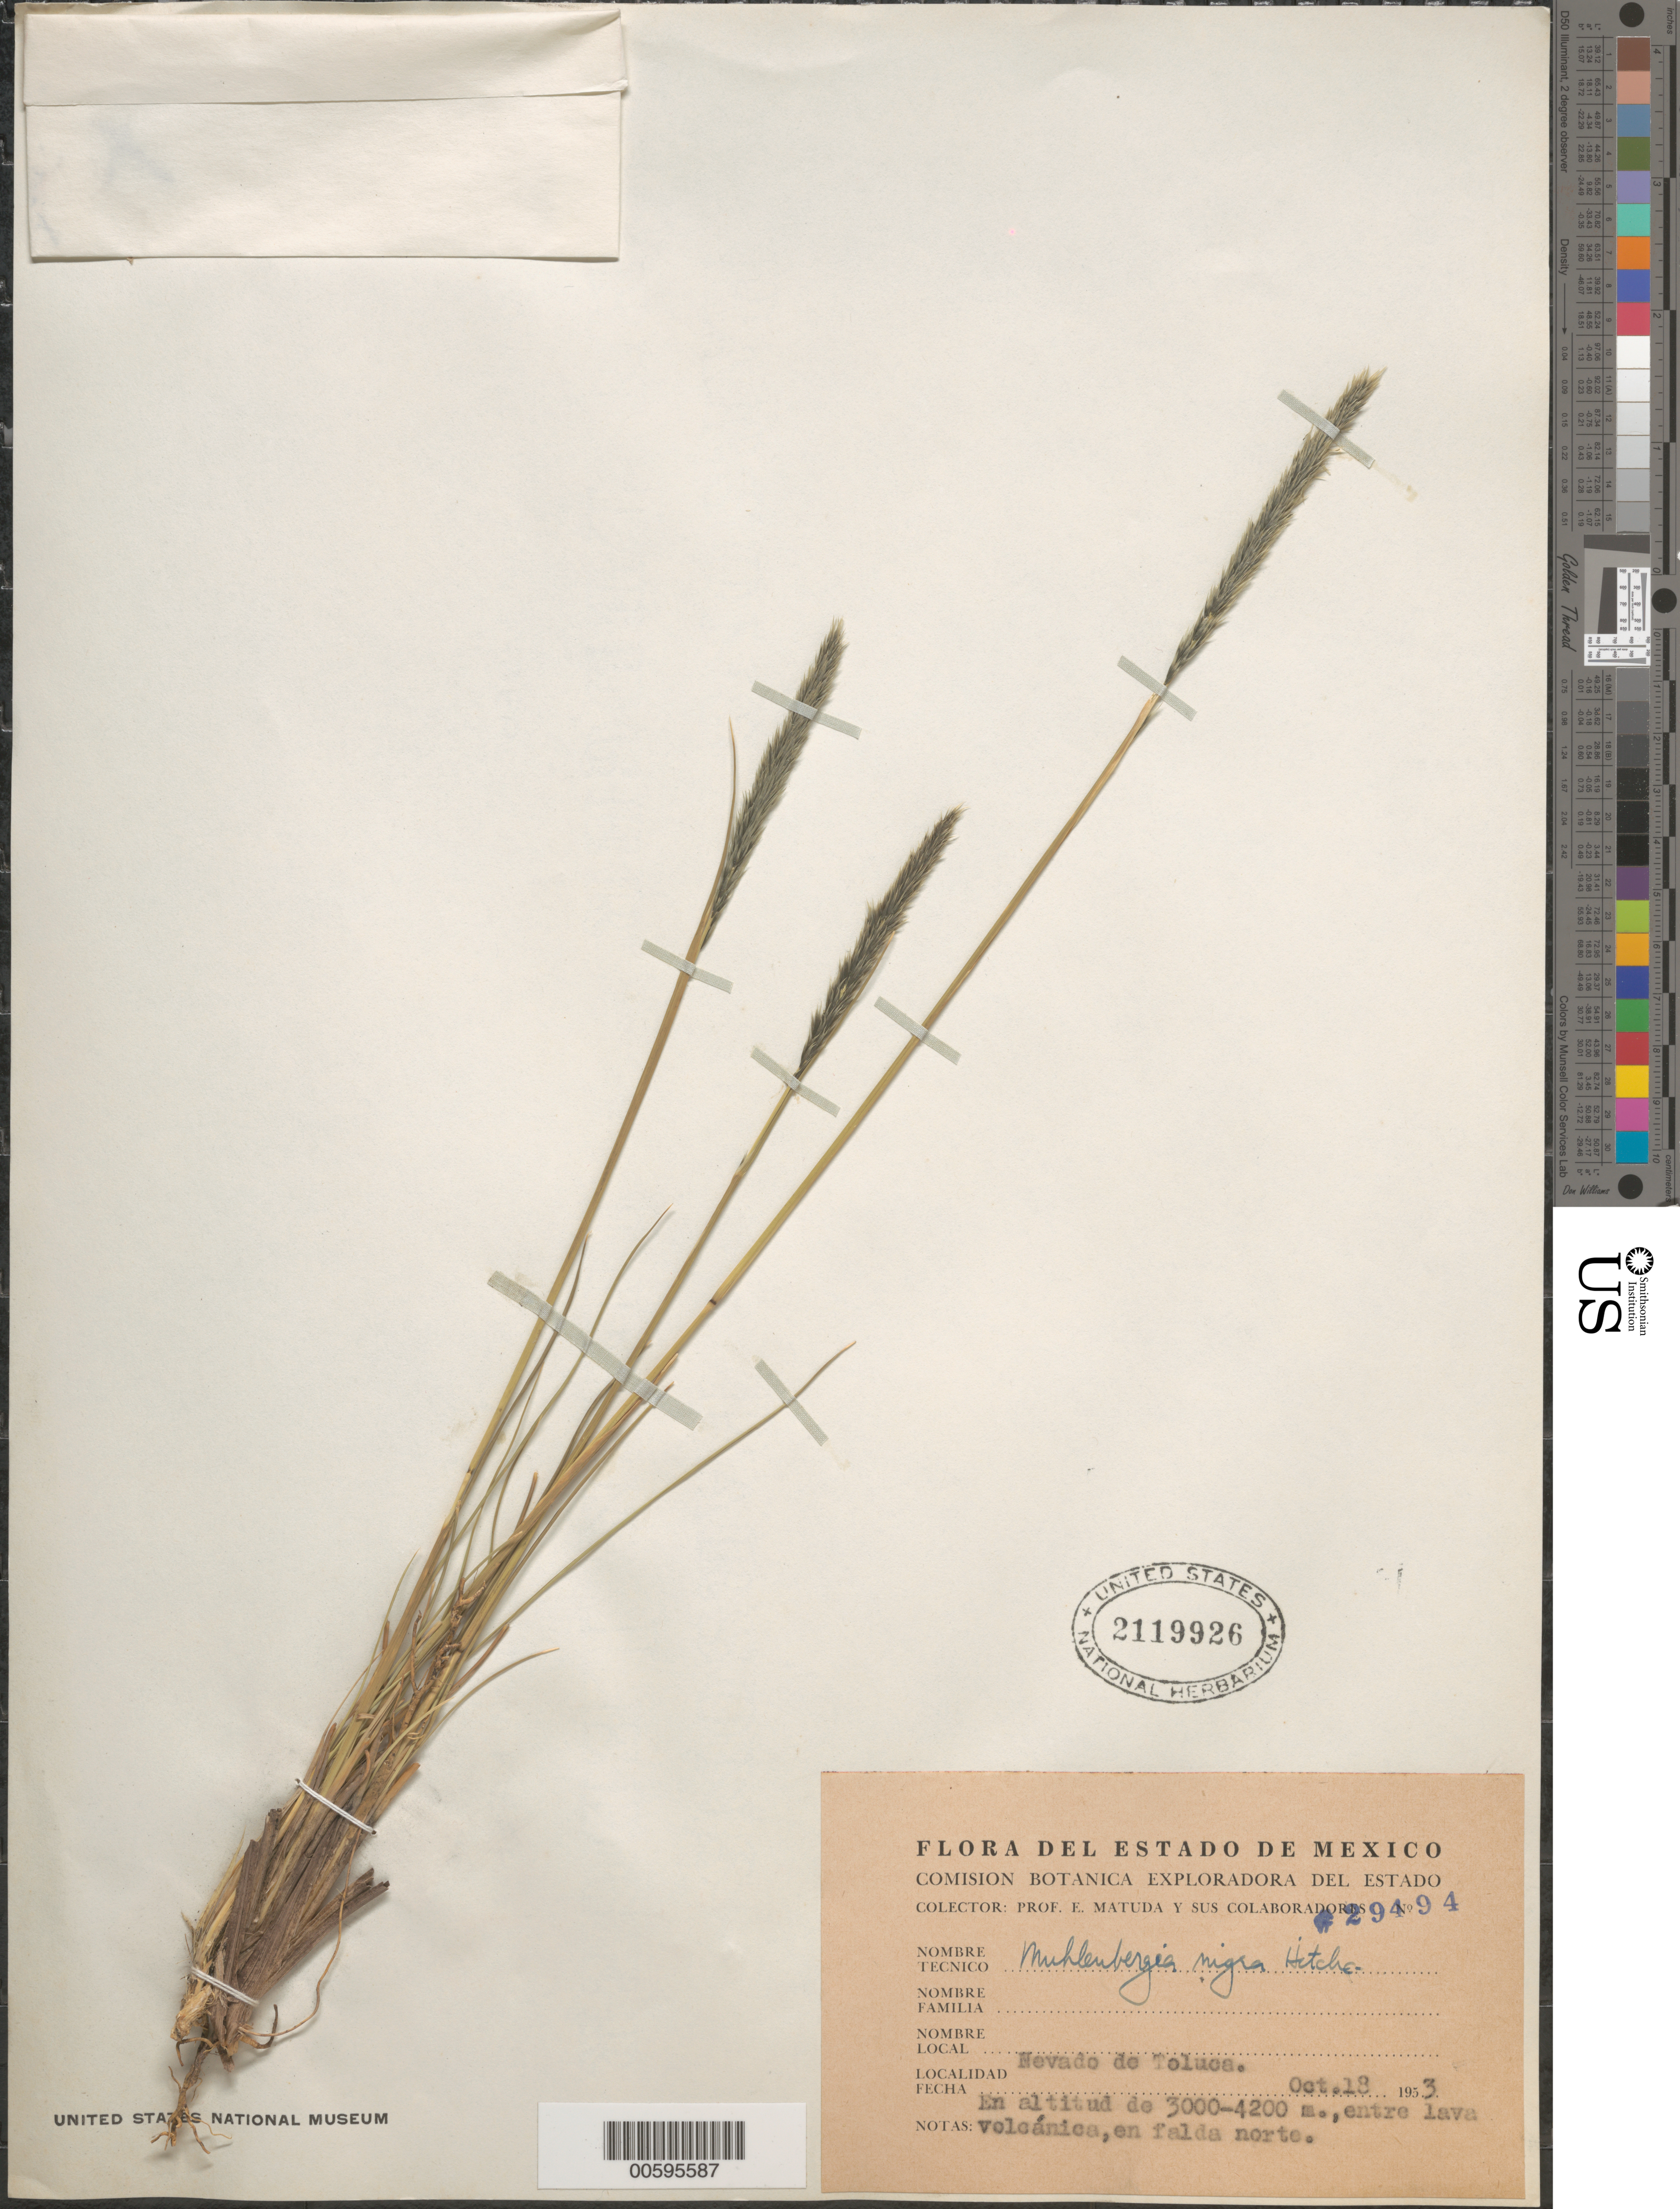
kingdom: Plantae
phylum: Tracheophyta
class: Liliopsida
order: Poales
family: Poaceae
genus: Muhlenbergia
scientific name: Muhlenbergia nigra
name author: Hitchc.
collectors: E. Matuda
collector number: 29494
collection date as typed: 18 Oct 1953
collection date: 1953-10-18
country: Mexico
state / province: México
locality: Nevado de Toluca.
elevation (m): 3000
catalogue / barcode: US 2119926